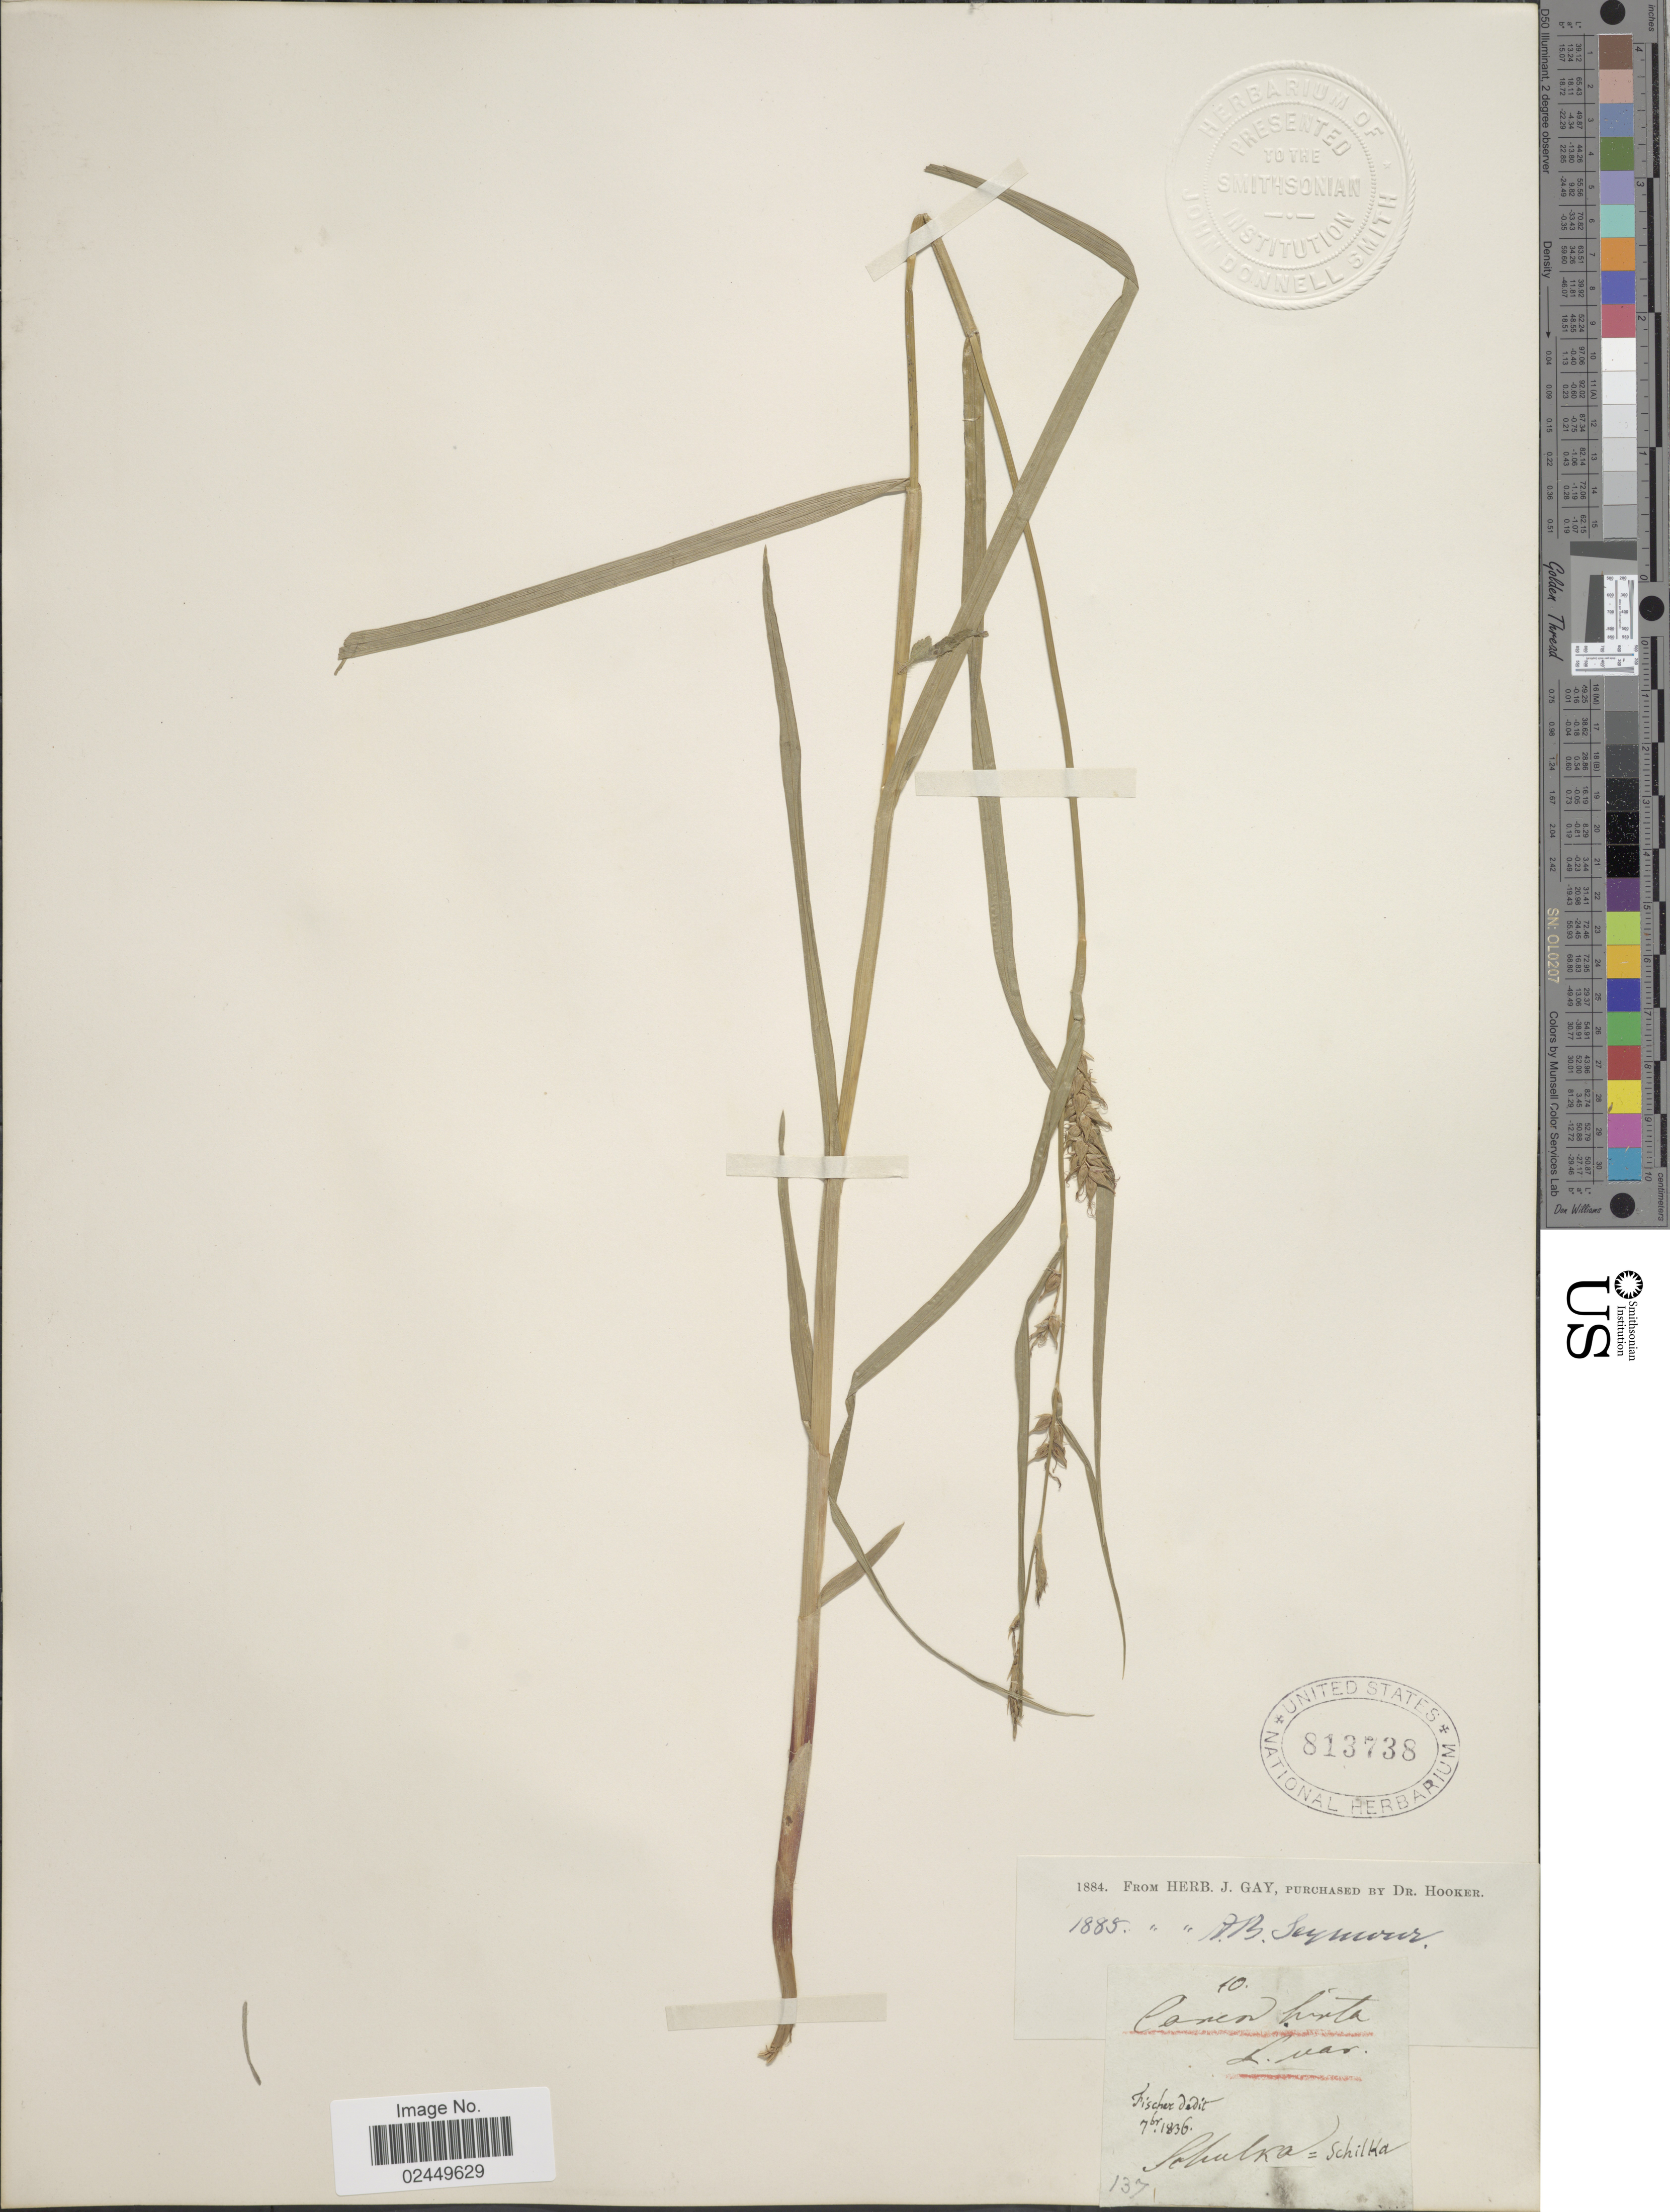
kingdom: Plantae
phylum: Tracheophyta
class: Liliopsida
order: Poales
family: Cyperaceae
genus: Carex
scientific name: Carex hirta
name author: L.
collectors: -- Fischer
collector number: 1371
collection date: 1836-09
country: Russian Federation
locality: Schilka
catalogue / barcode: US 813738